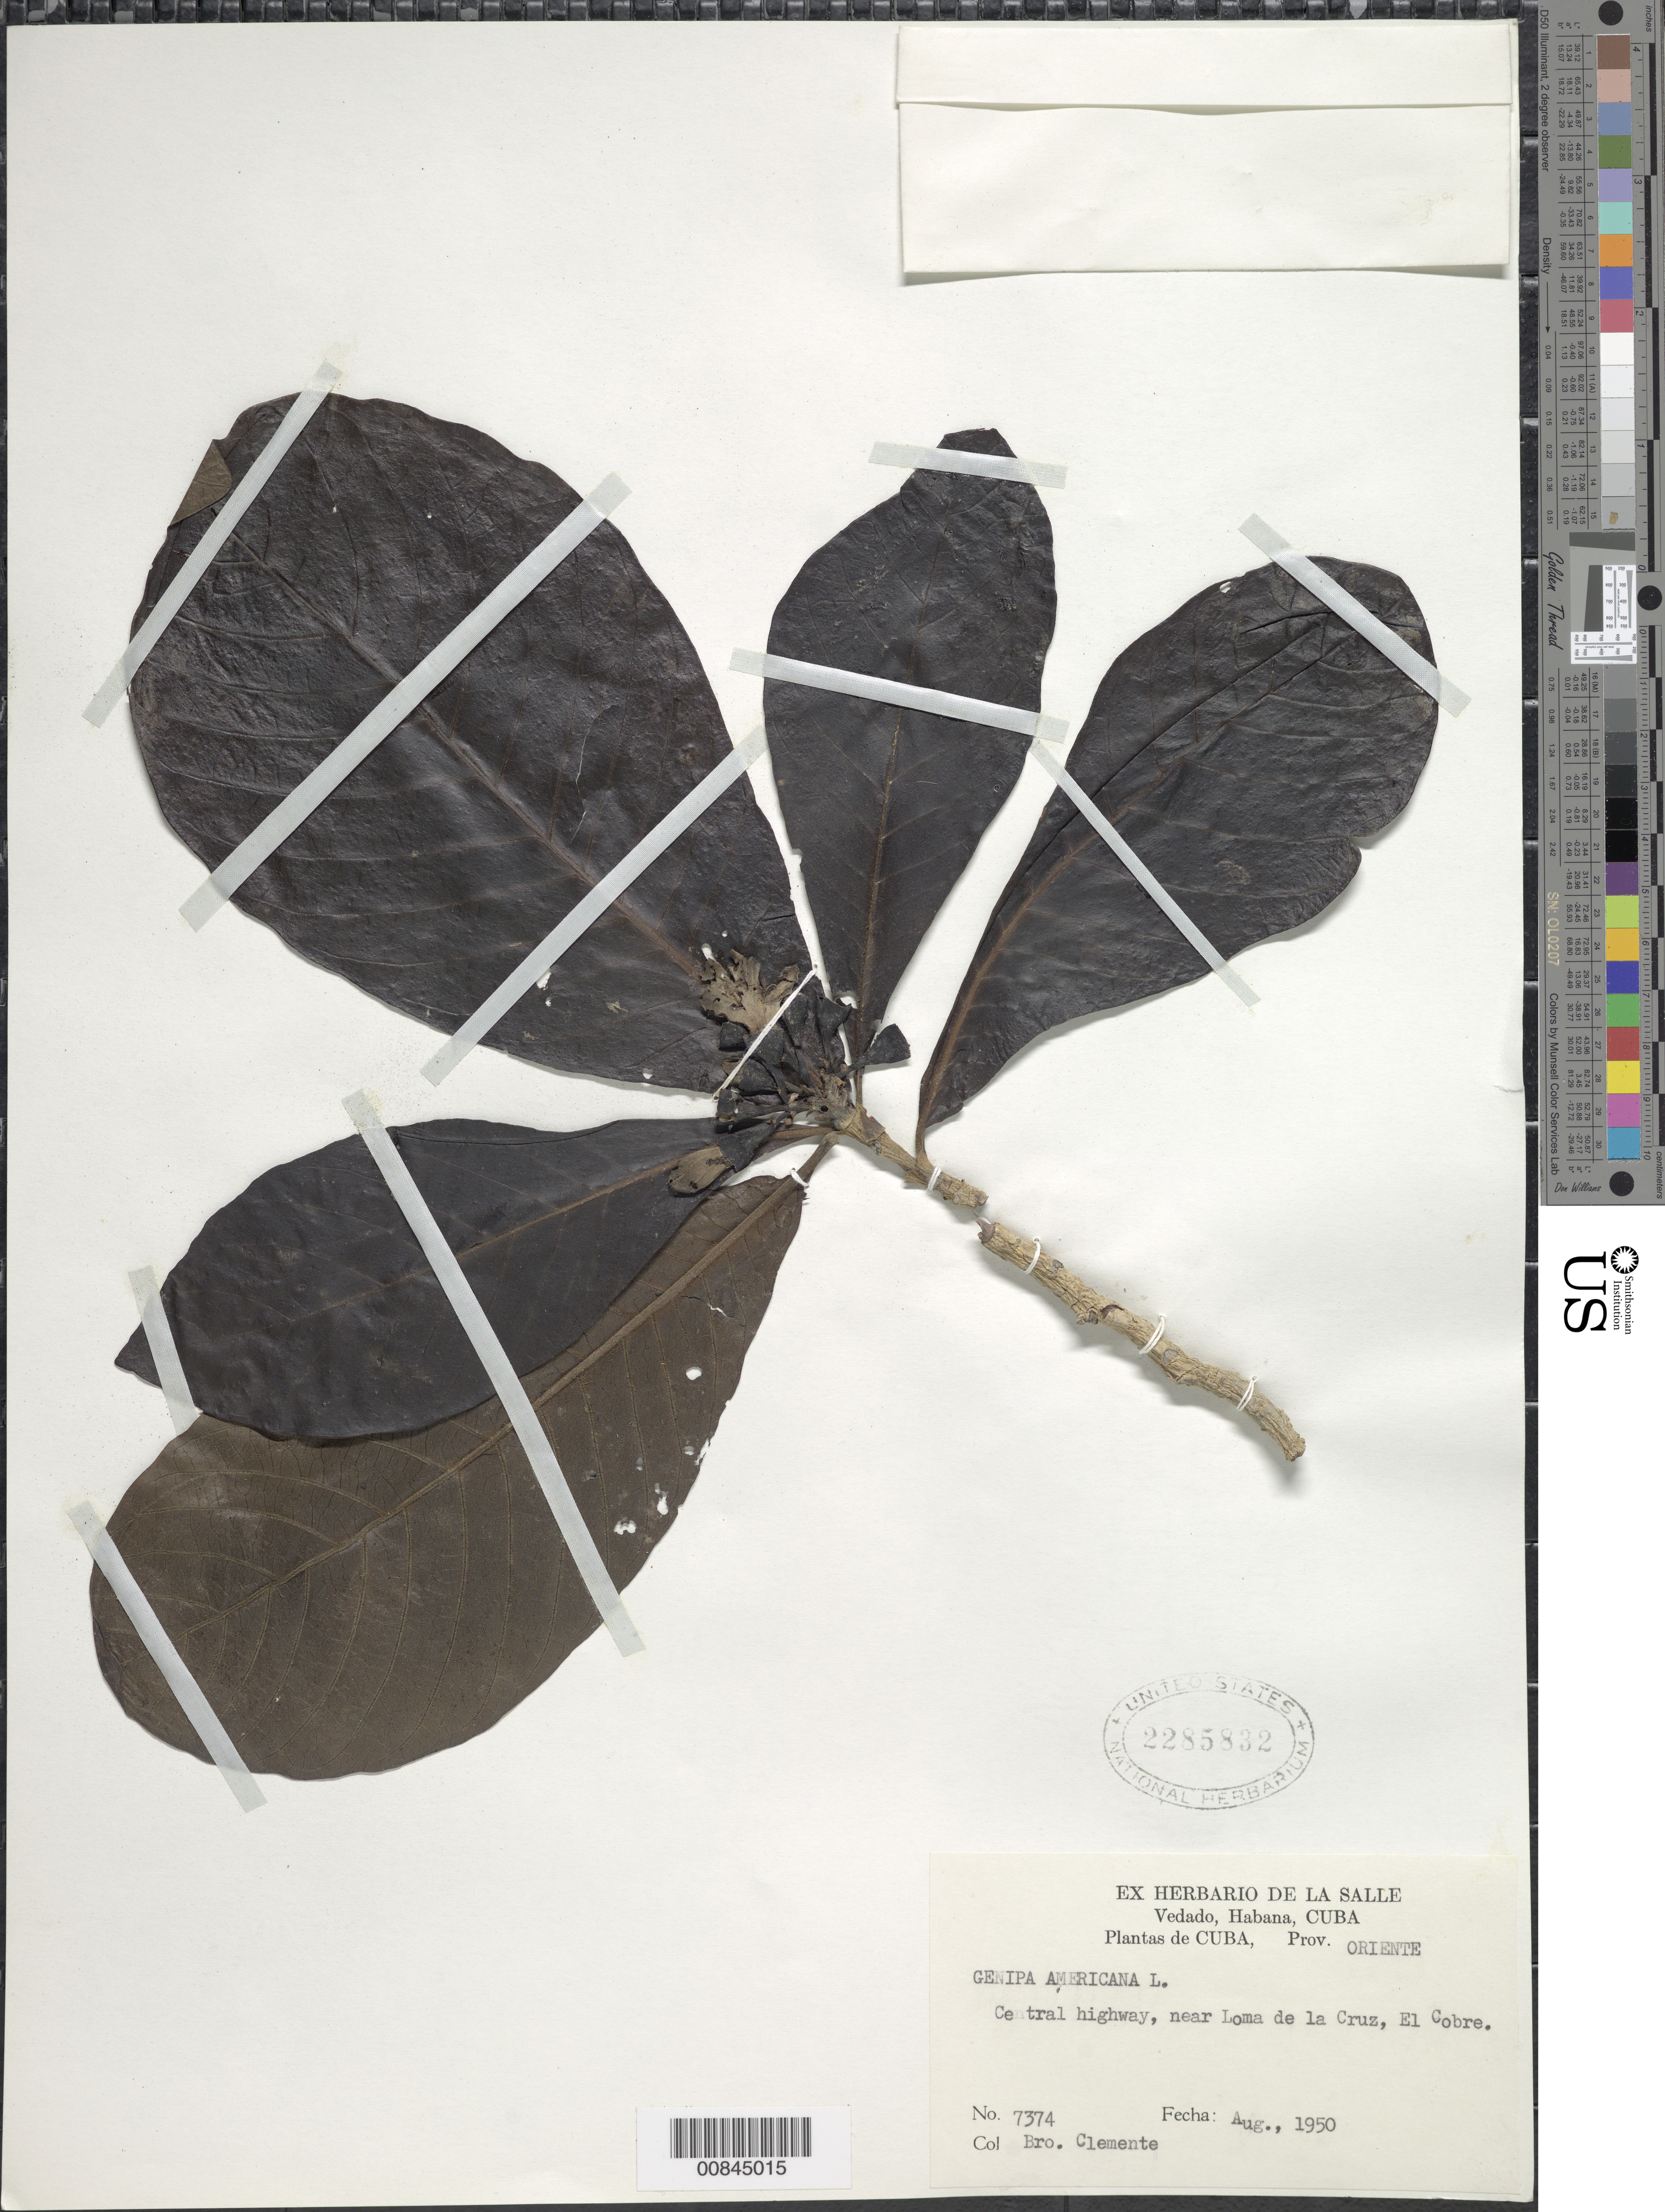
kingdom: Plantae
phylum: Tracheophyta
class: Magnoliopsida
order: Gentianales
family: Rubiaceae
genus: Genipa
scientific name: Genipa americana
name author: L.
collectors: Bro. Clemente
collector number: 7374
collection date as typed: Aug 1950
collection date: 1950-08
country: Cuba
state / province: Oriente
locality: Central highway, near Loma de la Cruz, El Cobri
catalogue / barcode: US 2285832